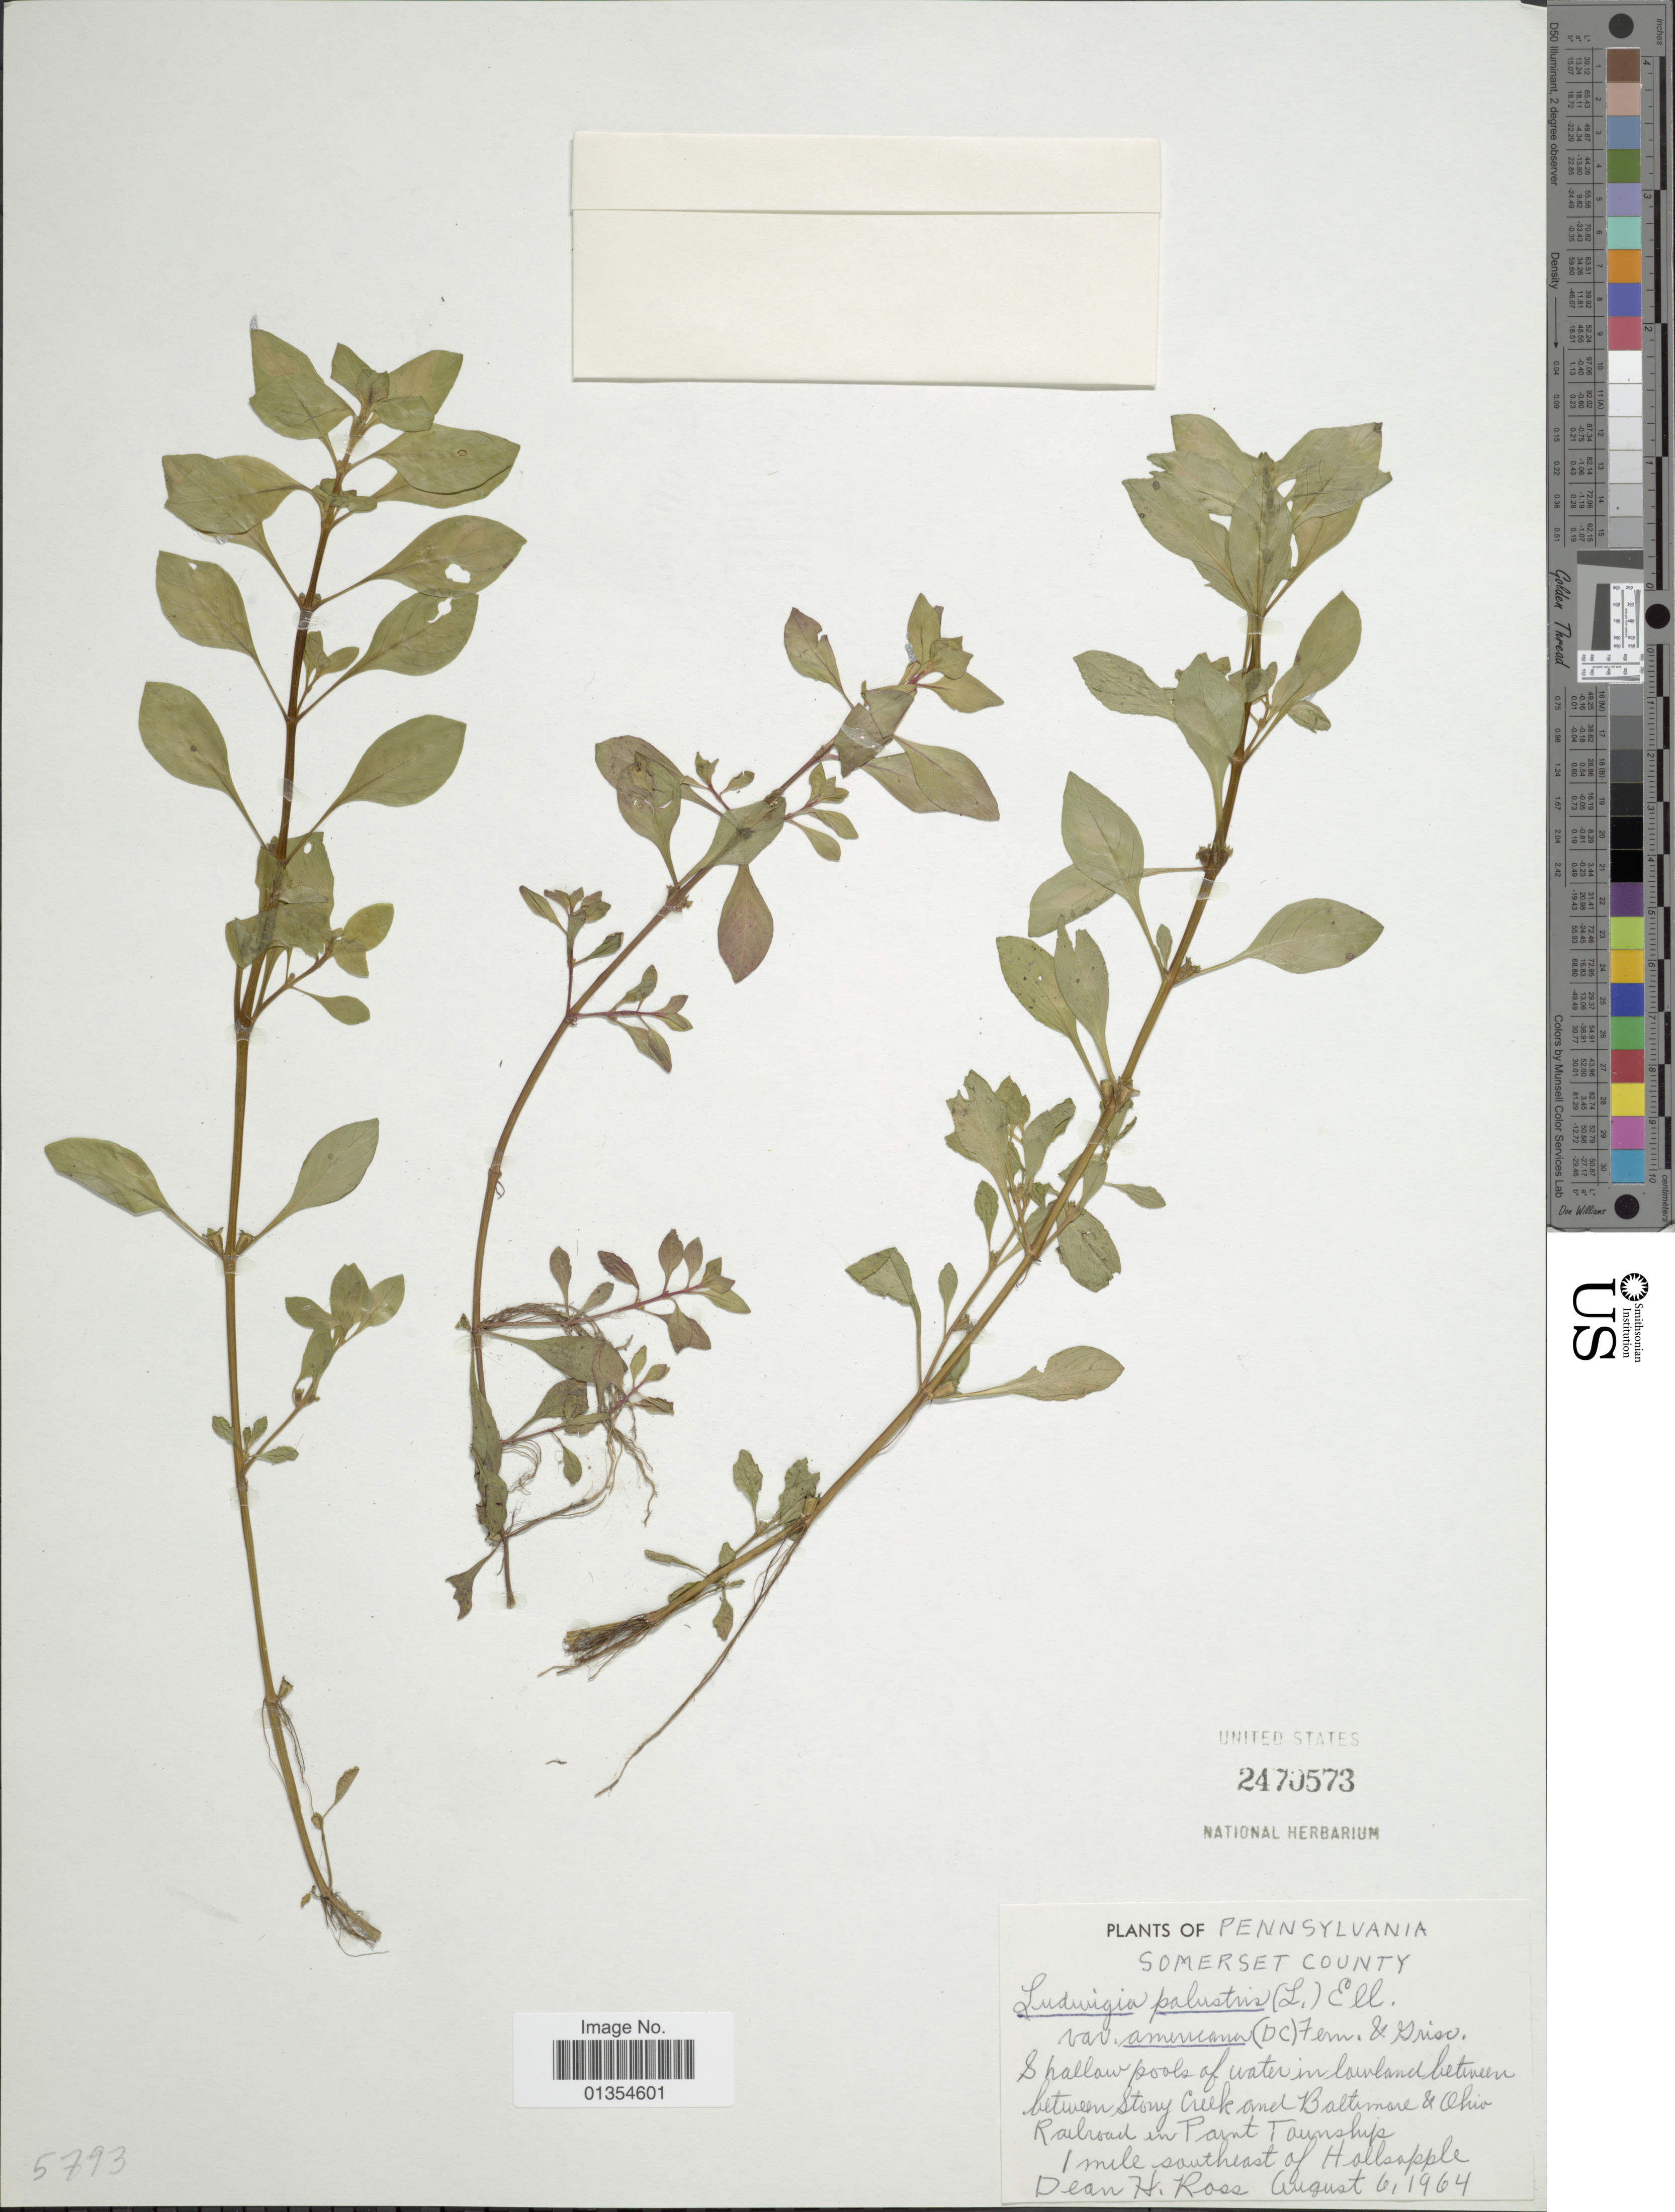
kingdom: Plantae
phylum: Tracheophyta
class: Magnoliopsida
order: Myrtales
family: Onagraceae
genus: Ludwigia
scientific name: Ludwigia palustris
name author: (L.) Elliott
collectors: D. Ross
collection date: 1964-08-06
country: United States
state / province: Pennsylvania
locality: Somerset County, between Stony Creek and Baltimore & Ohio Railroad in Paint Township, 1 mile southeast of Hallsapple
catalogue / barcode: US 2470573